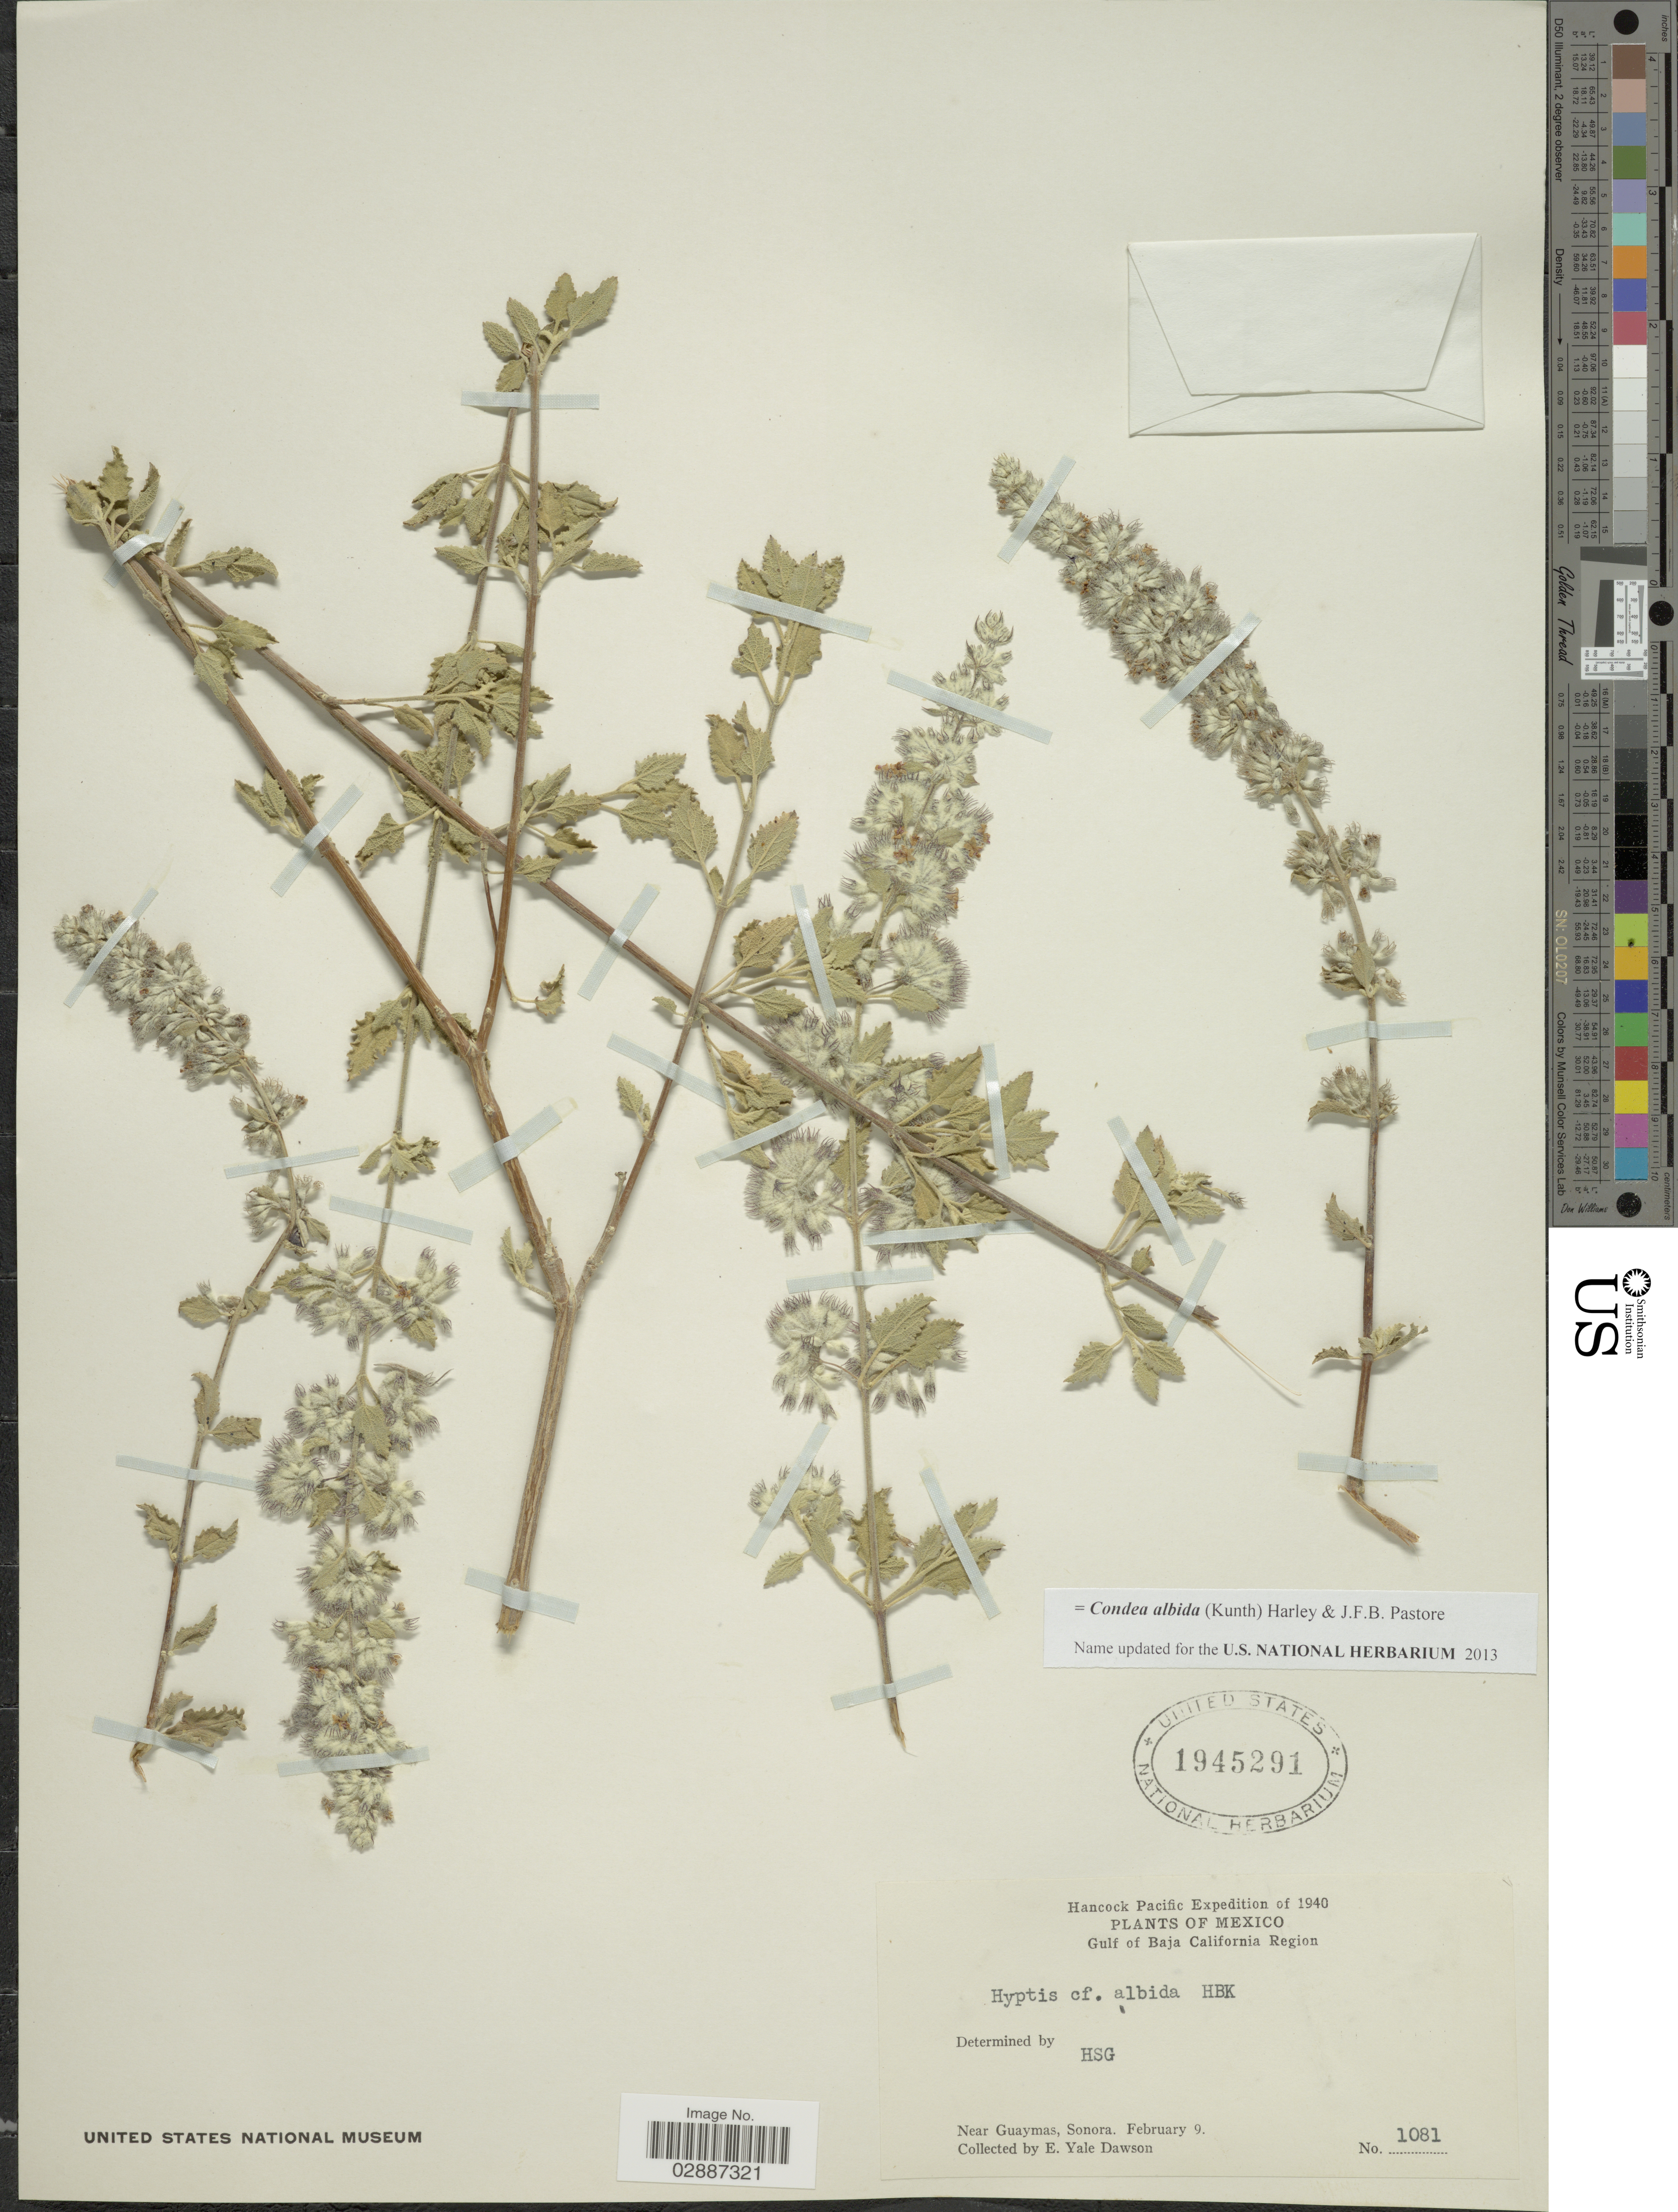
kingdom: Plantae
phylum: Tracheophyta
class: Magnoliopsida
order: Lamiales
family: Lamiaceae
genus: Condea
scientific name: Condea albida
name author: (Kunth) Harley & J.F.B. Pastore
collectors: N. Yensen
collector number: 1081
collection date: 1940-02-09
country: Mexico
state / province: Sonora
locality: Gulf of Baja California Region. Near Guaymas.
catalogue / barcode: US 1945291